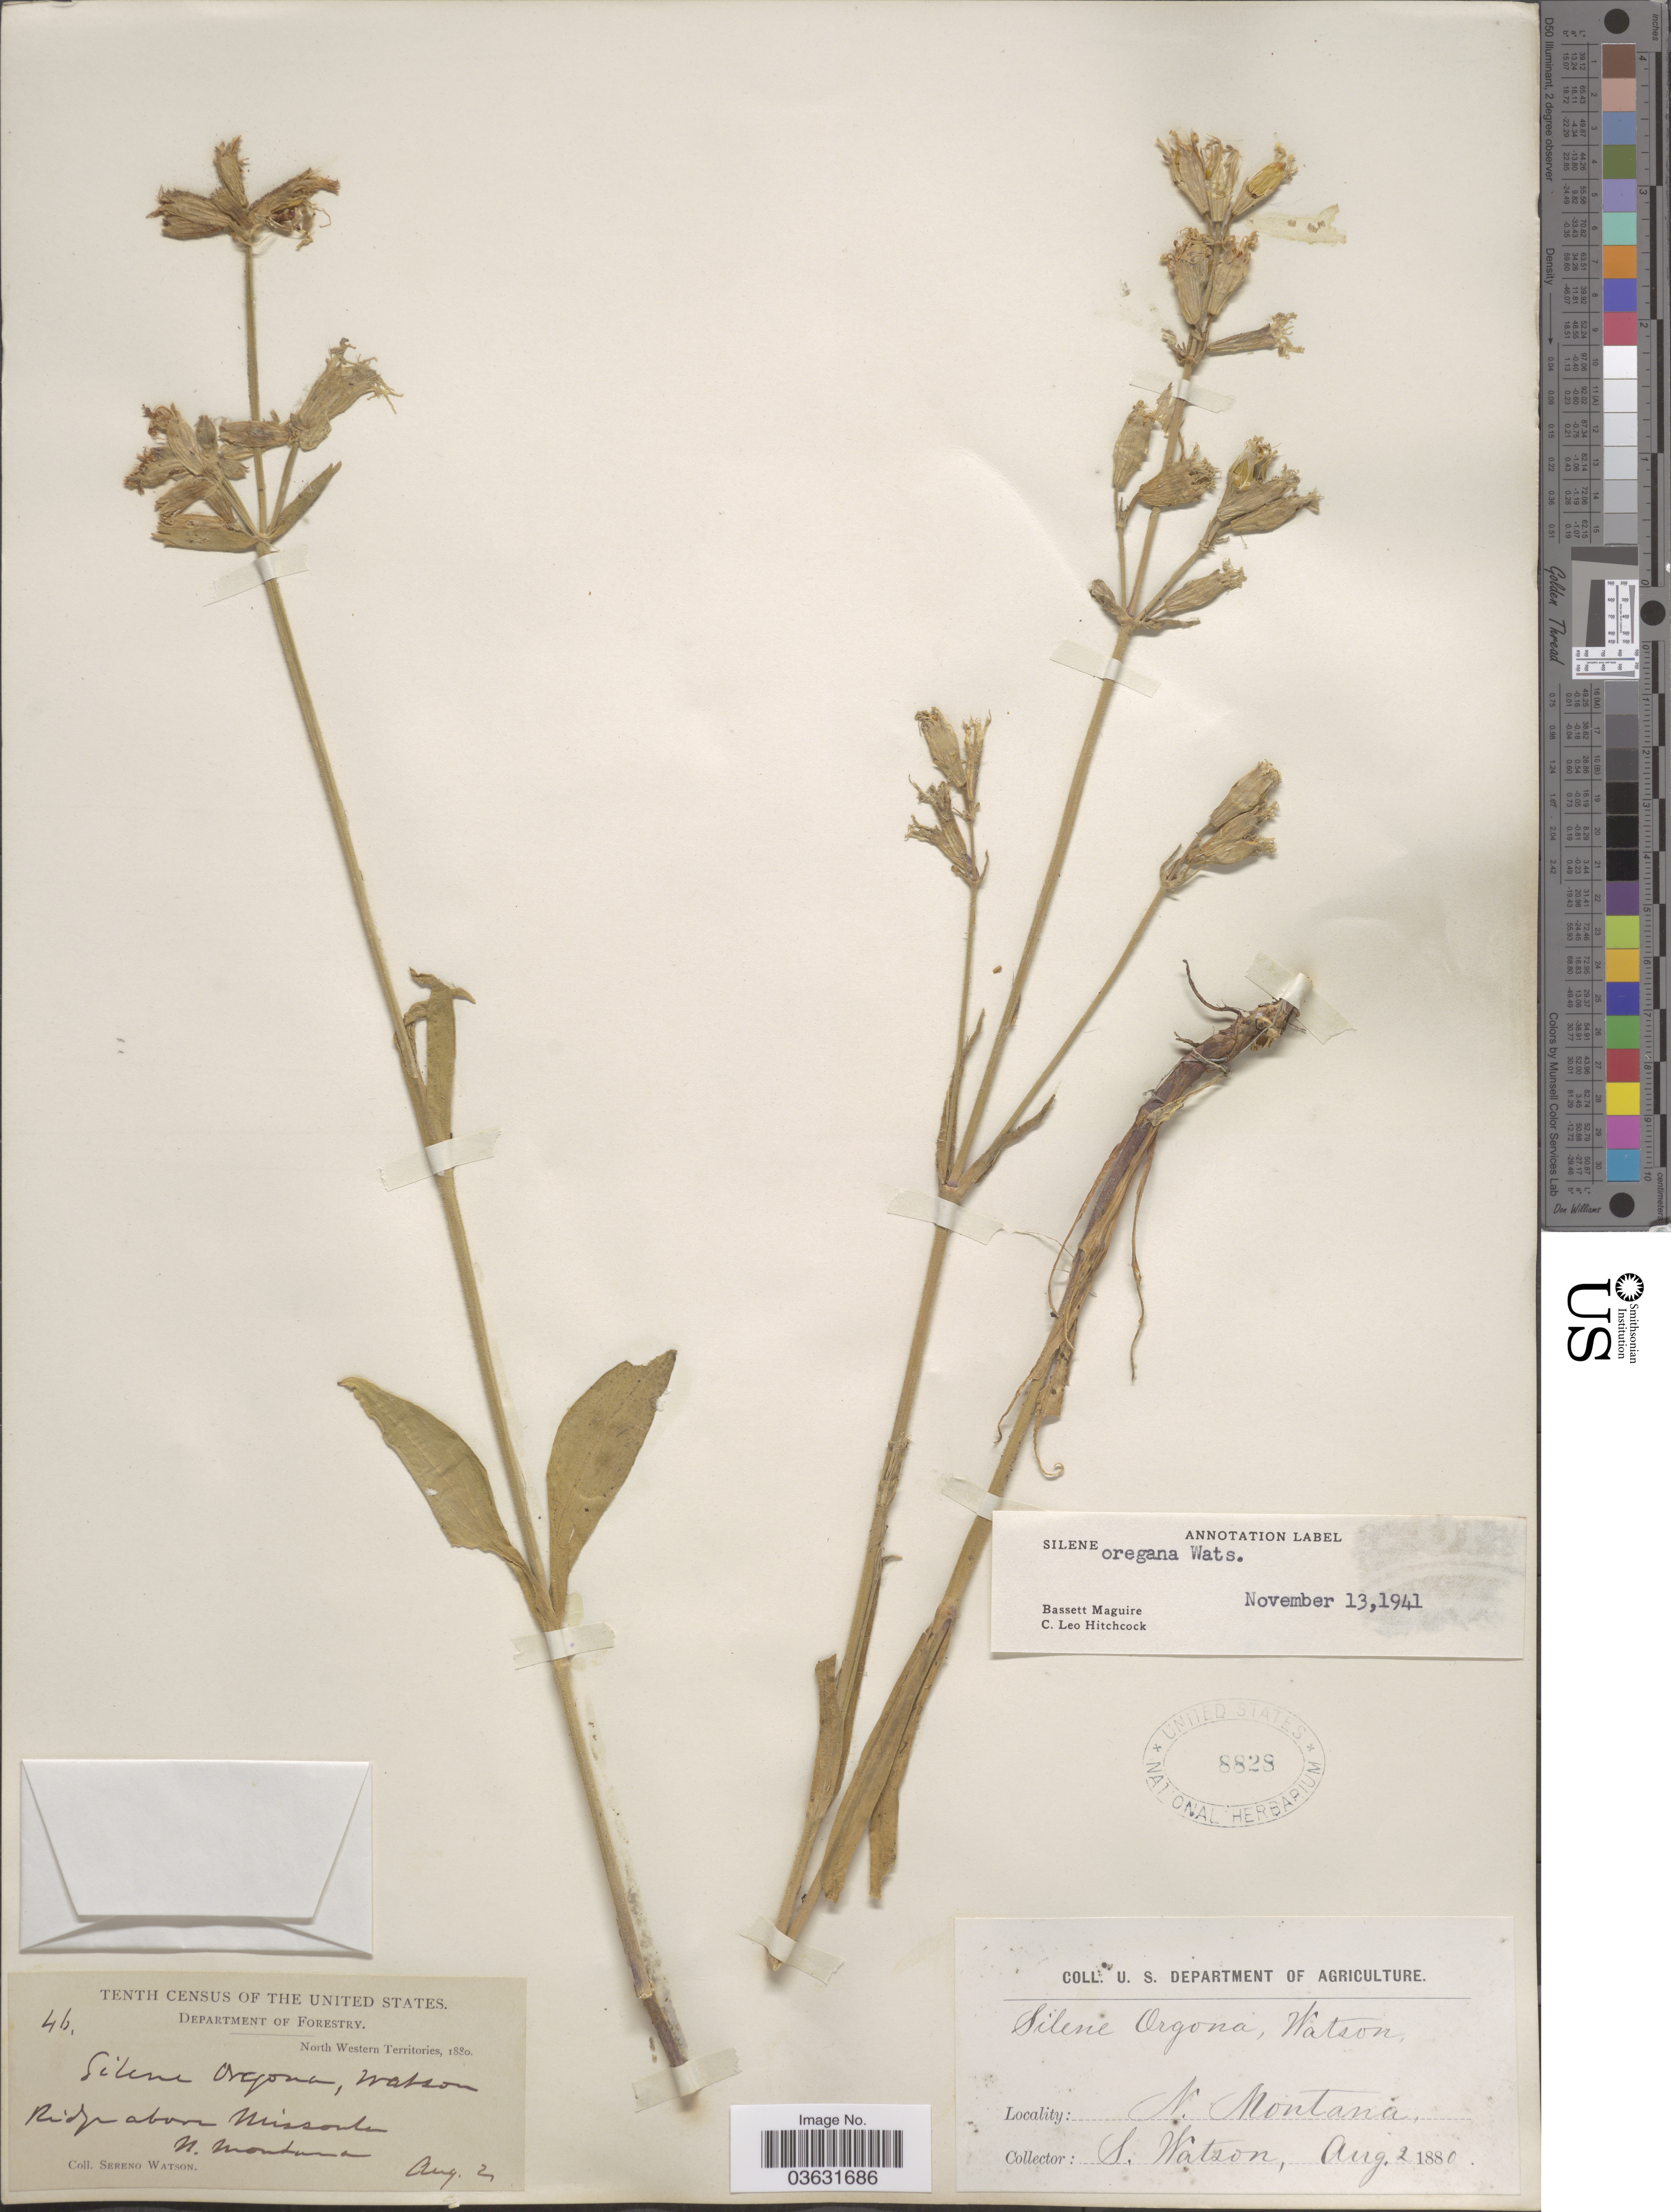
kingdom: Plantae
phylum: Tracheophyta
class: Magnoliopsida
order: Caryophyllales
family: Caryophyllaceae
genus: Silene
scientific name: Silene oregana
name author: S. Watson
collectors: S. Watson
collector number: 46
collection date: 1880-08-02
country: United States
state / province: Montana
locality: Ridge above Missoula, N. Montana.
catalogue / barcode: US 8828